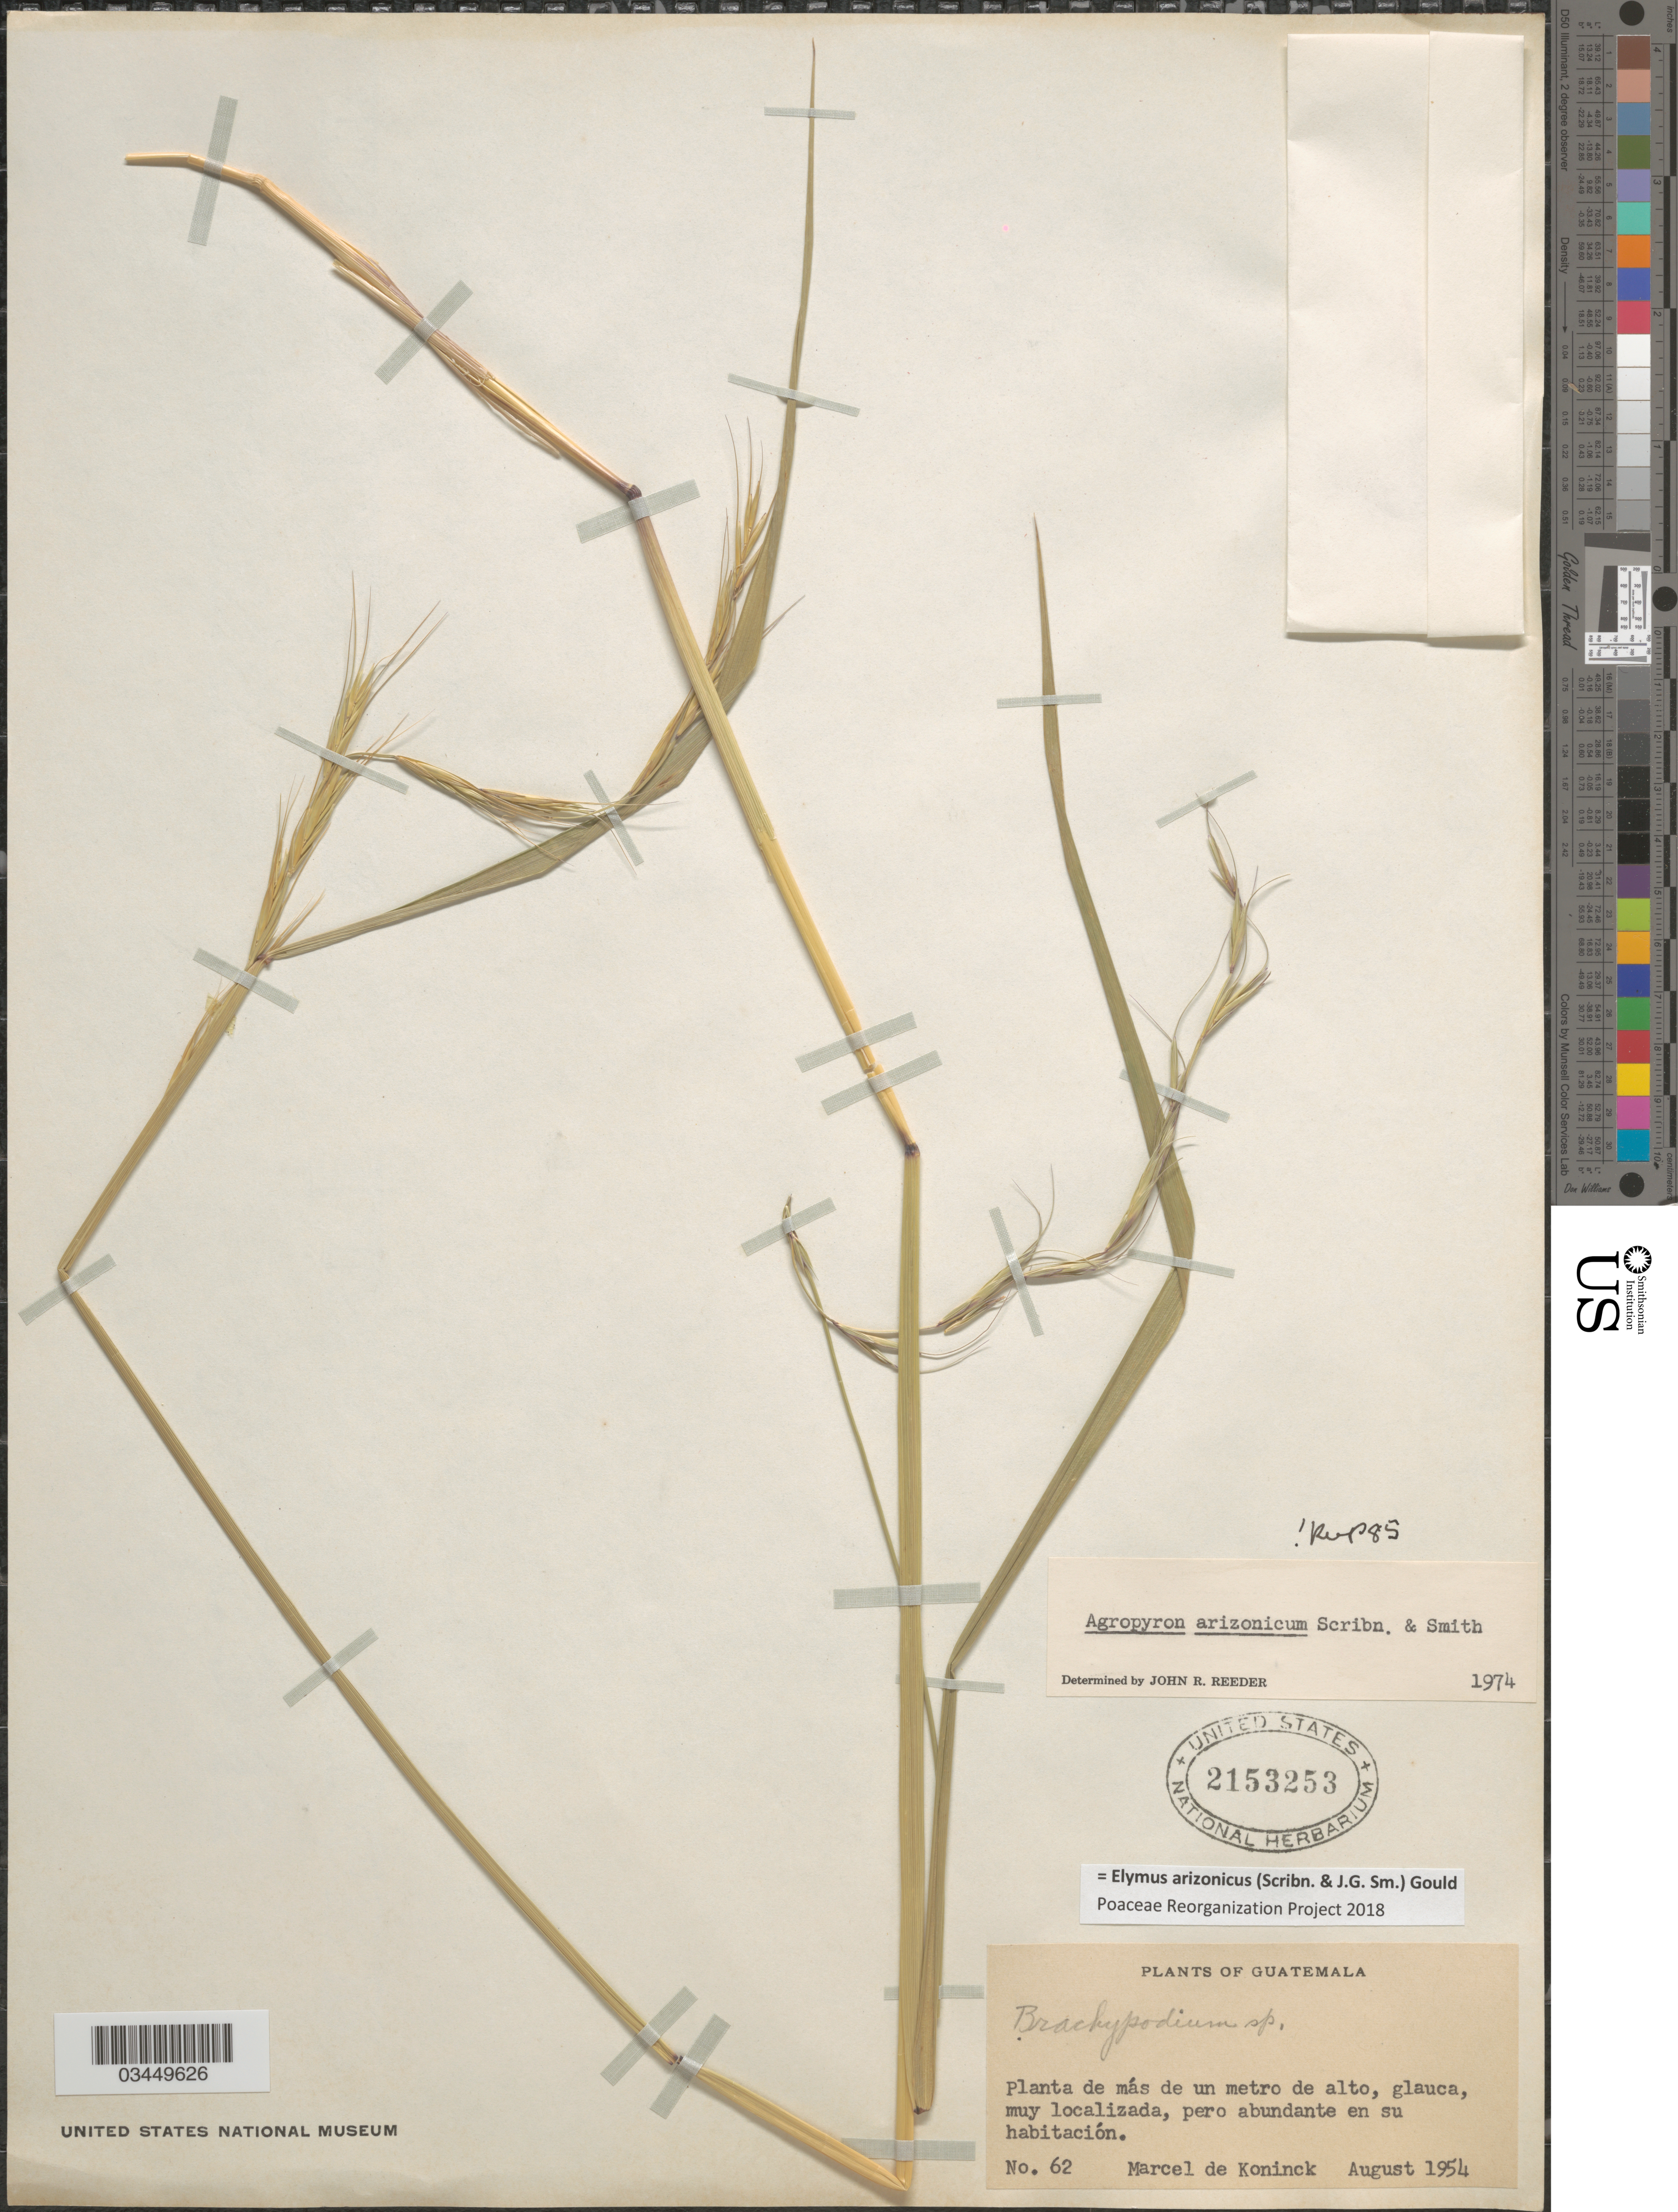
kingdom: Plantae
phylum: Tracheophyta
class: Liliopsida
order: Poales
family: Poaceae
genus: Elymus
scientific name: Elymus arizonicus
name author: (Scribn. & J.G. Sm.) Gould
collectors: M. de Konick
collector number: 62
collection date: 1954-08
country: Guatemala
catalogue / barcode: US 2153253